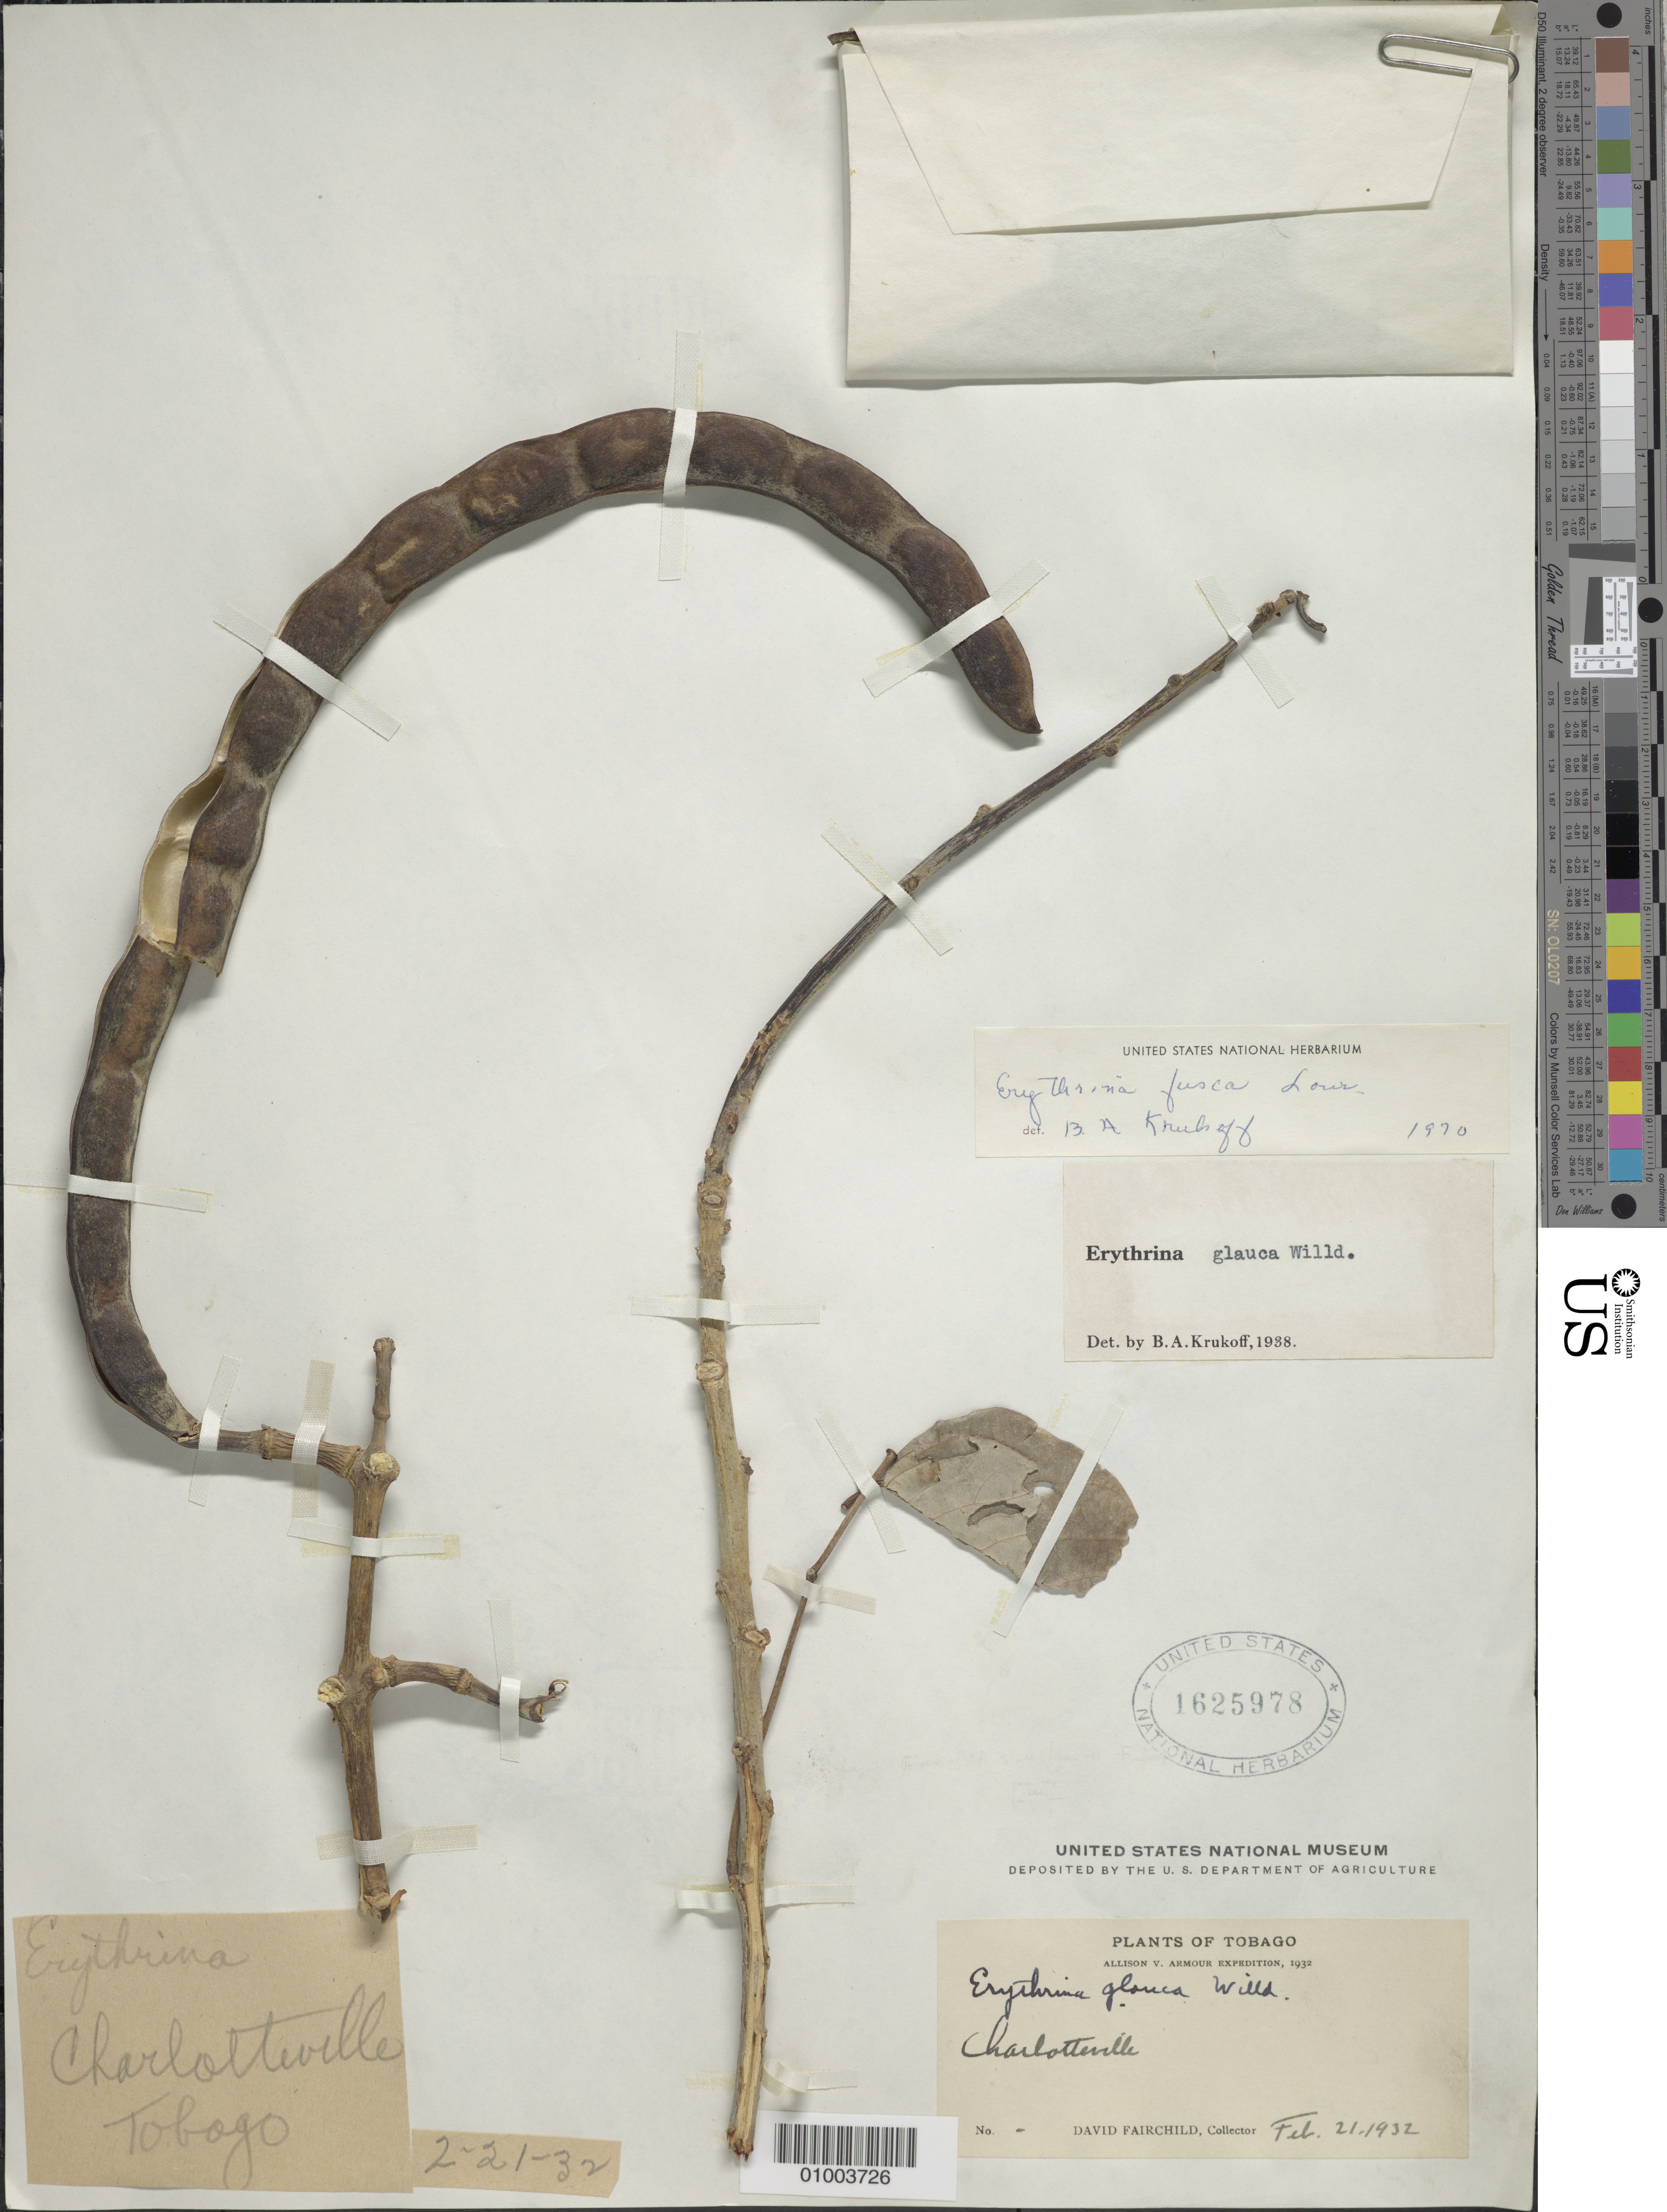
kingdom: Plantae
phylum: Tracheophyta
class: Magnoliopsida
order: Fabales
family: Fabaceae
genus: Erythrina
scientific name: Erythrina fusca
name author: Lour.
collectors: D. Fairchild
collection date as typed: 21 Feb 1932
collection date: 1932-02-21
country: Trinidad and Tobago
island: Tobago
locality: Charlotteville.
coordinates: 0 N, 0 E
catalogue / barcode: US 1625978